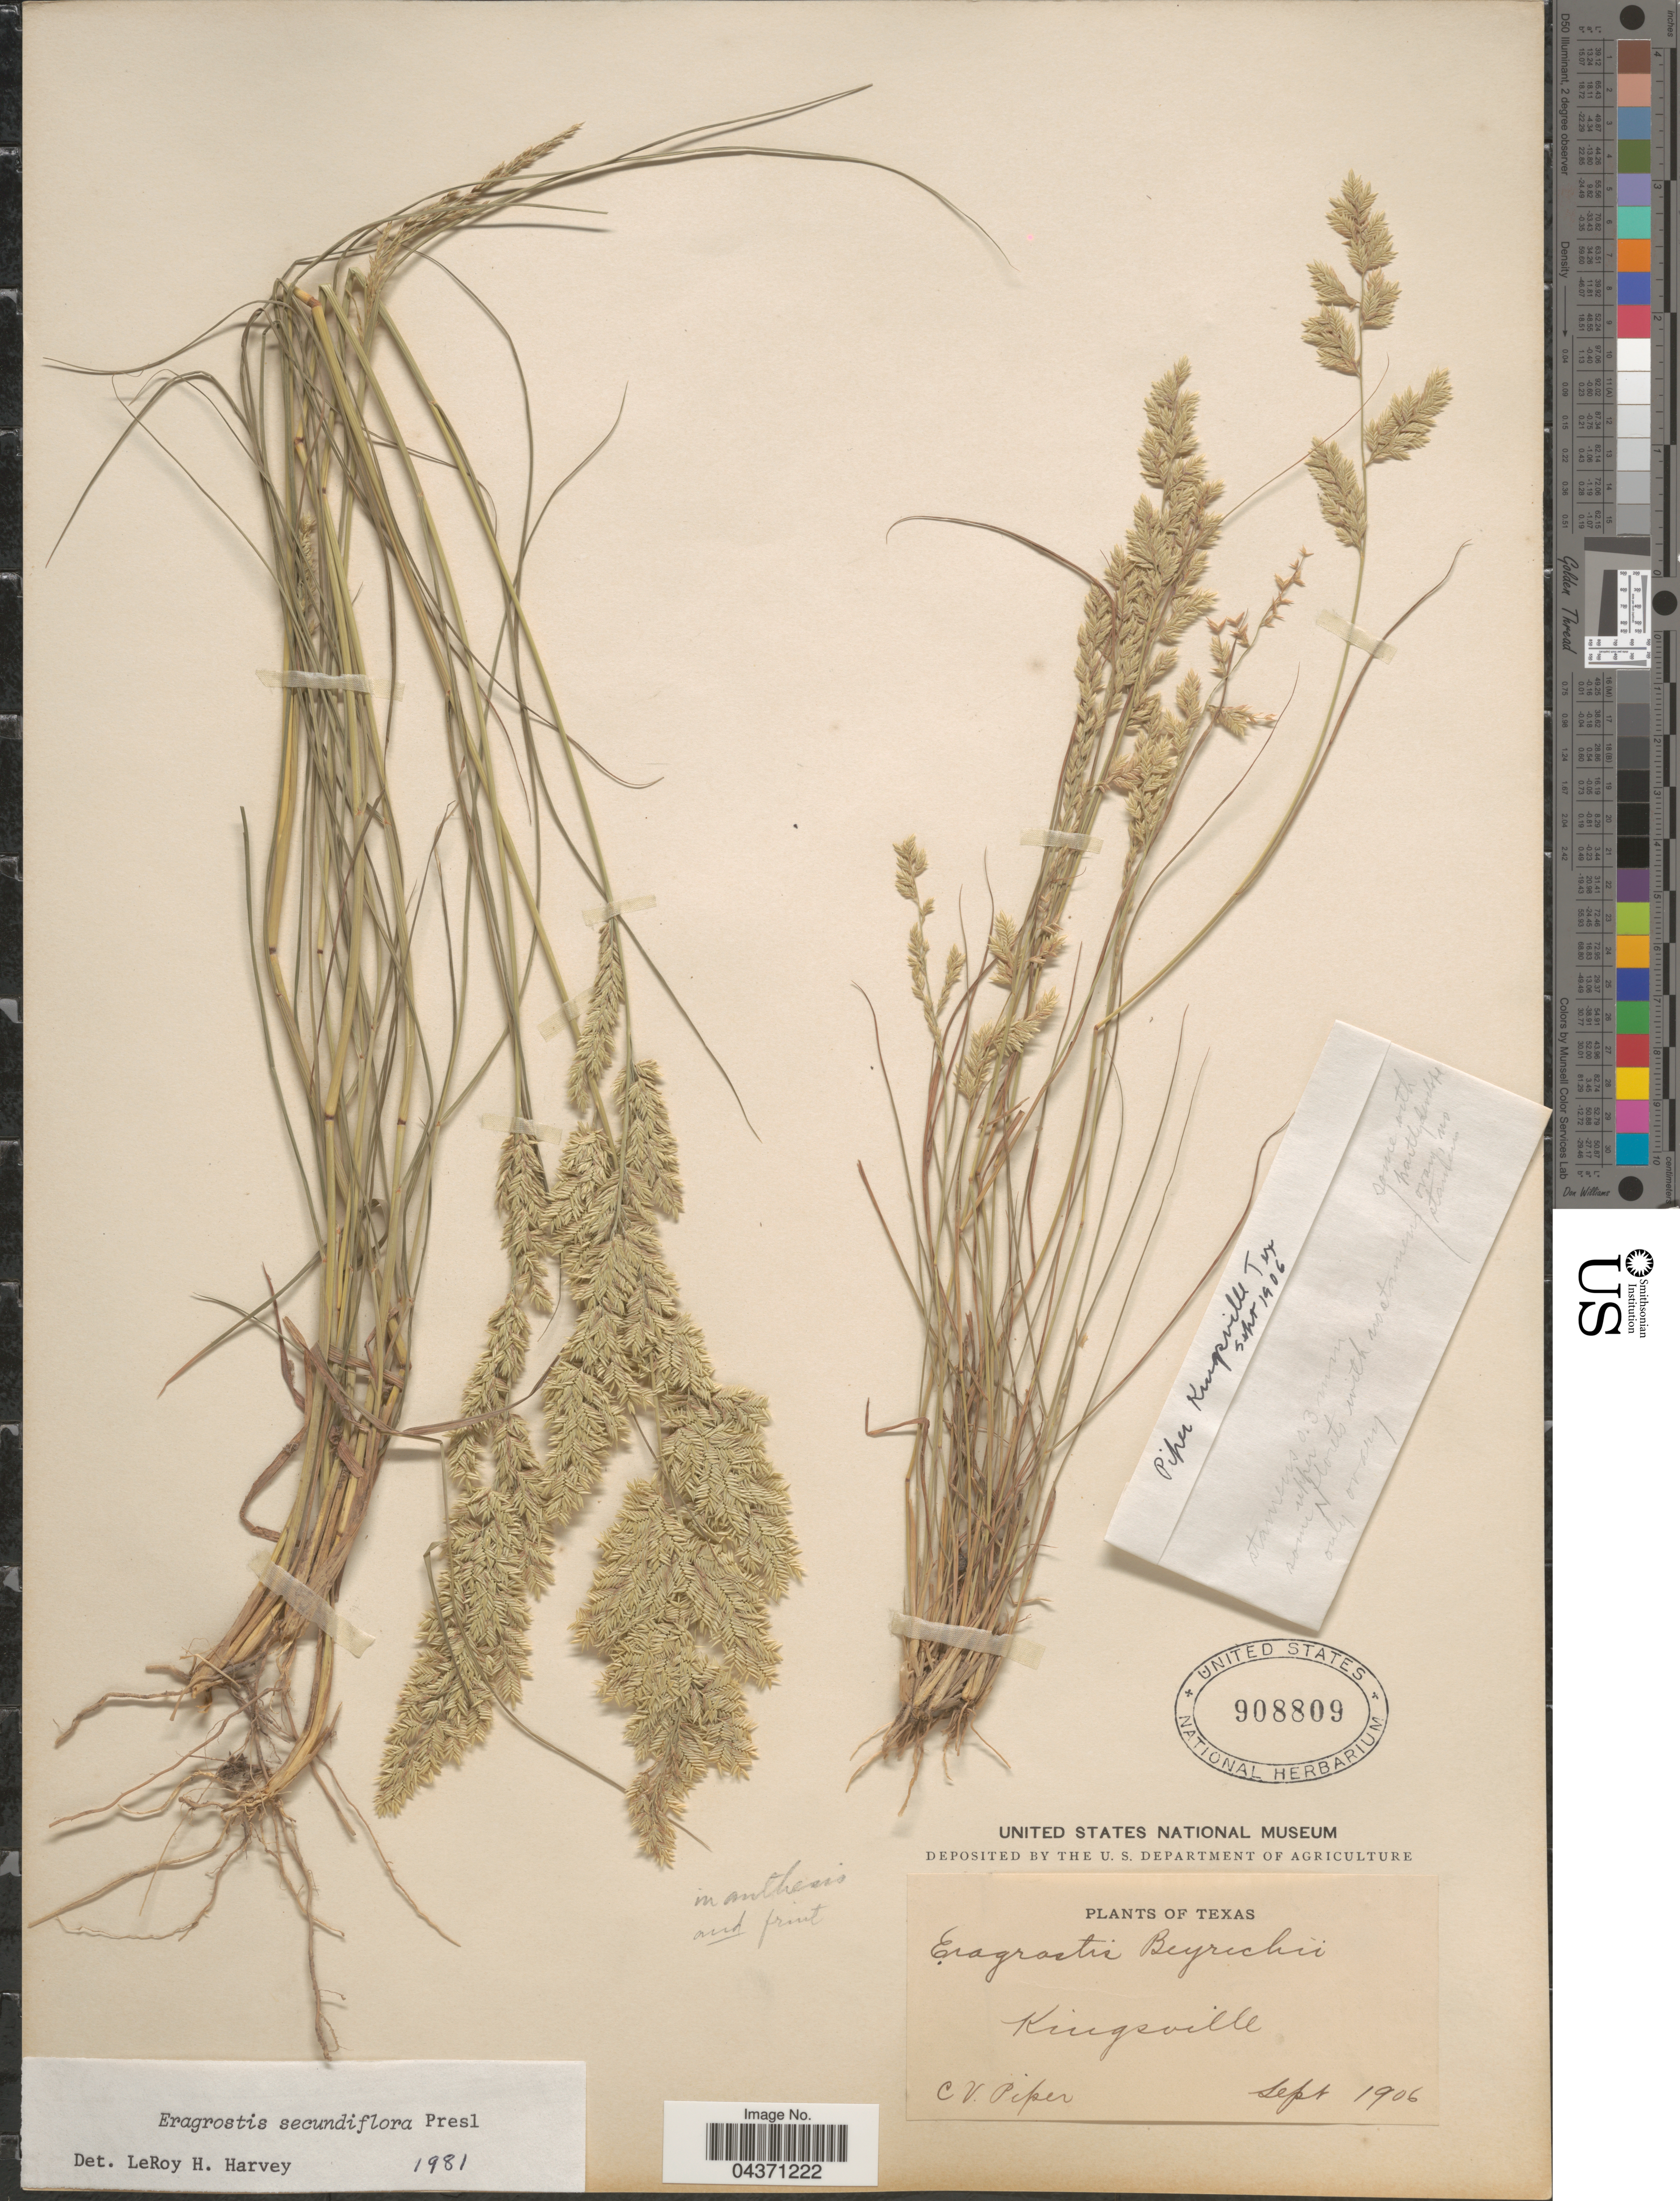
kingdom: Plantae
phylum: Tracheophyta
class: Liliopsida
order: Poales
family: Poaceae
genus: Eragrostis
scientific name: Eragrostis secundiflora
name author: J. Presl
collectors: C. V. Piper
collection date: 1906-09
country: United States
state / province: Texas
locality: Kingsville.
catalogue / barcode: US 908809